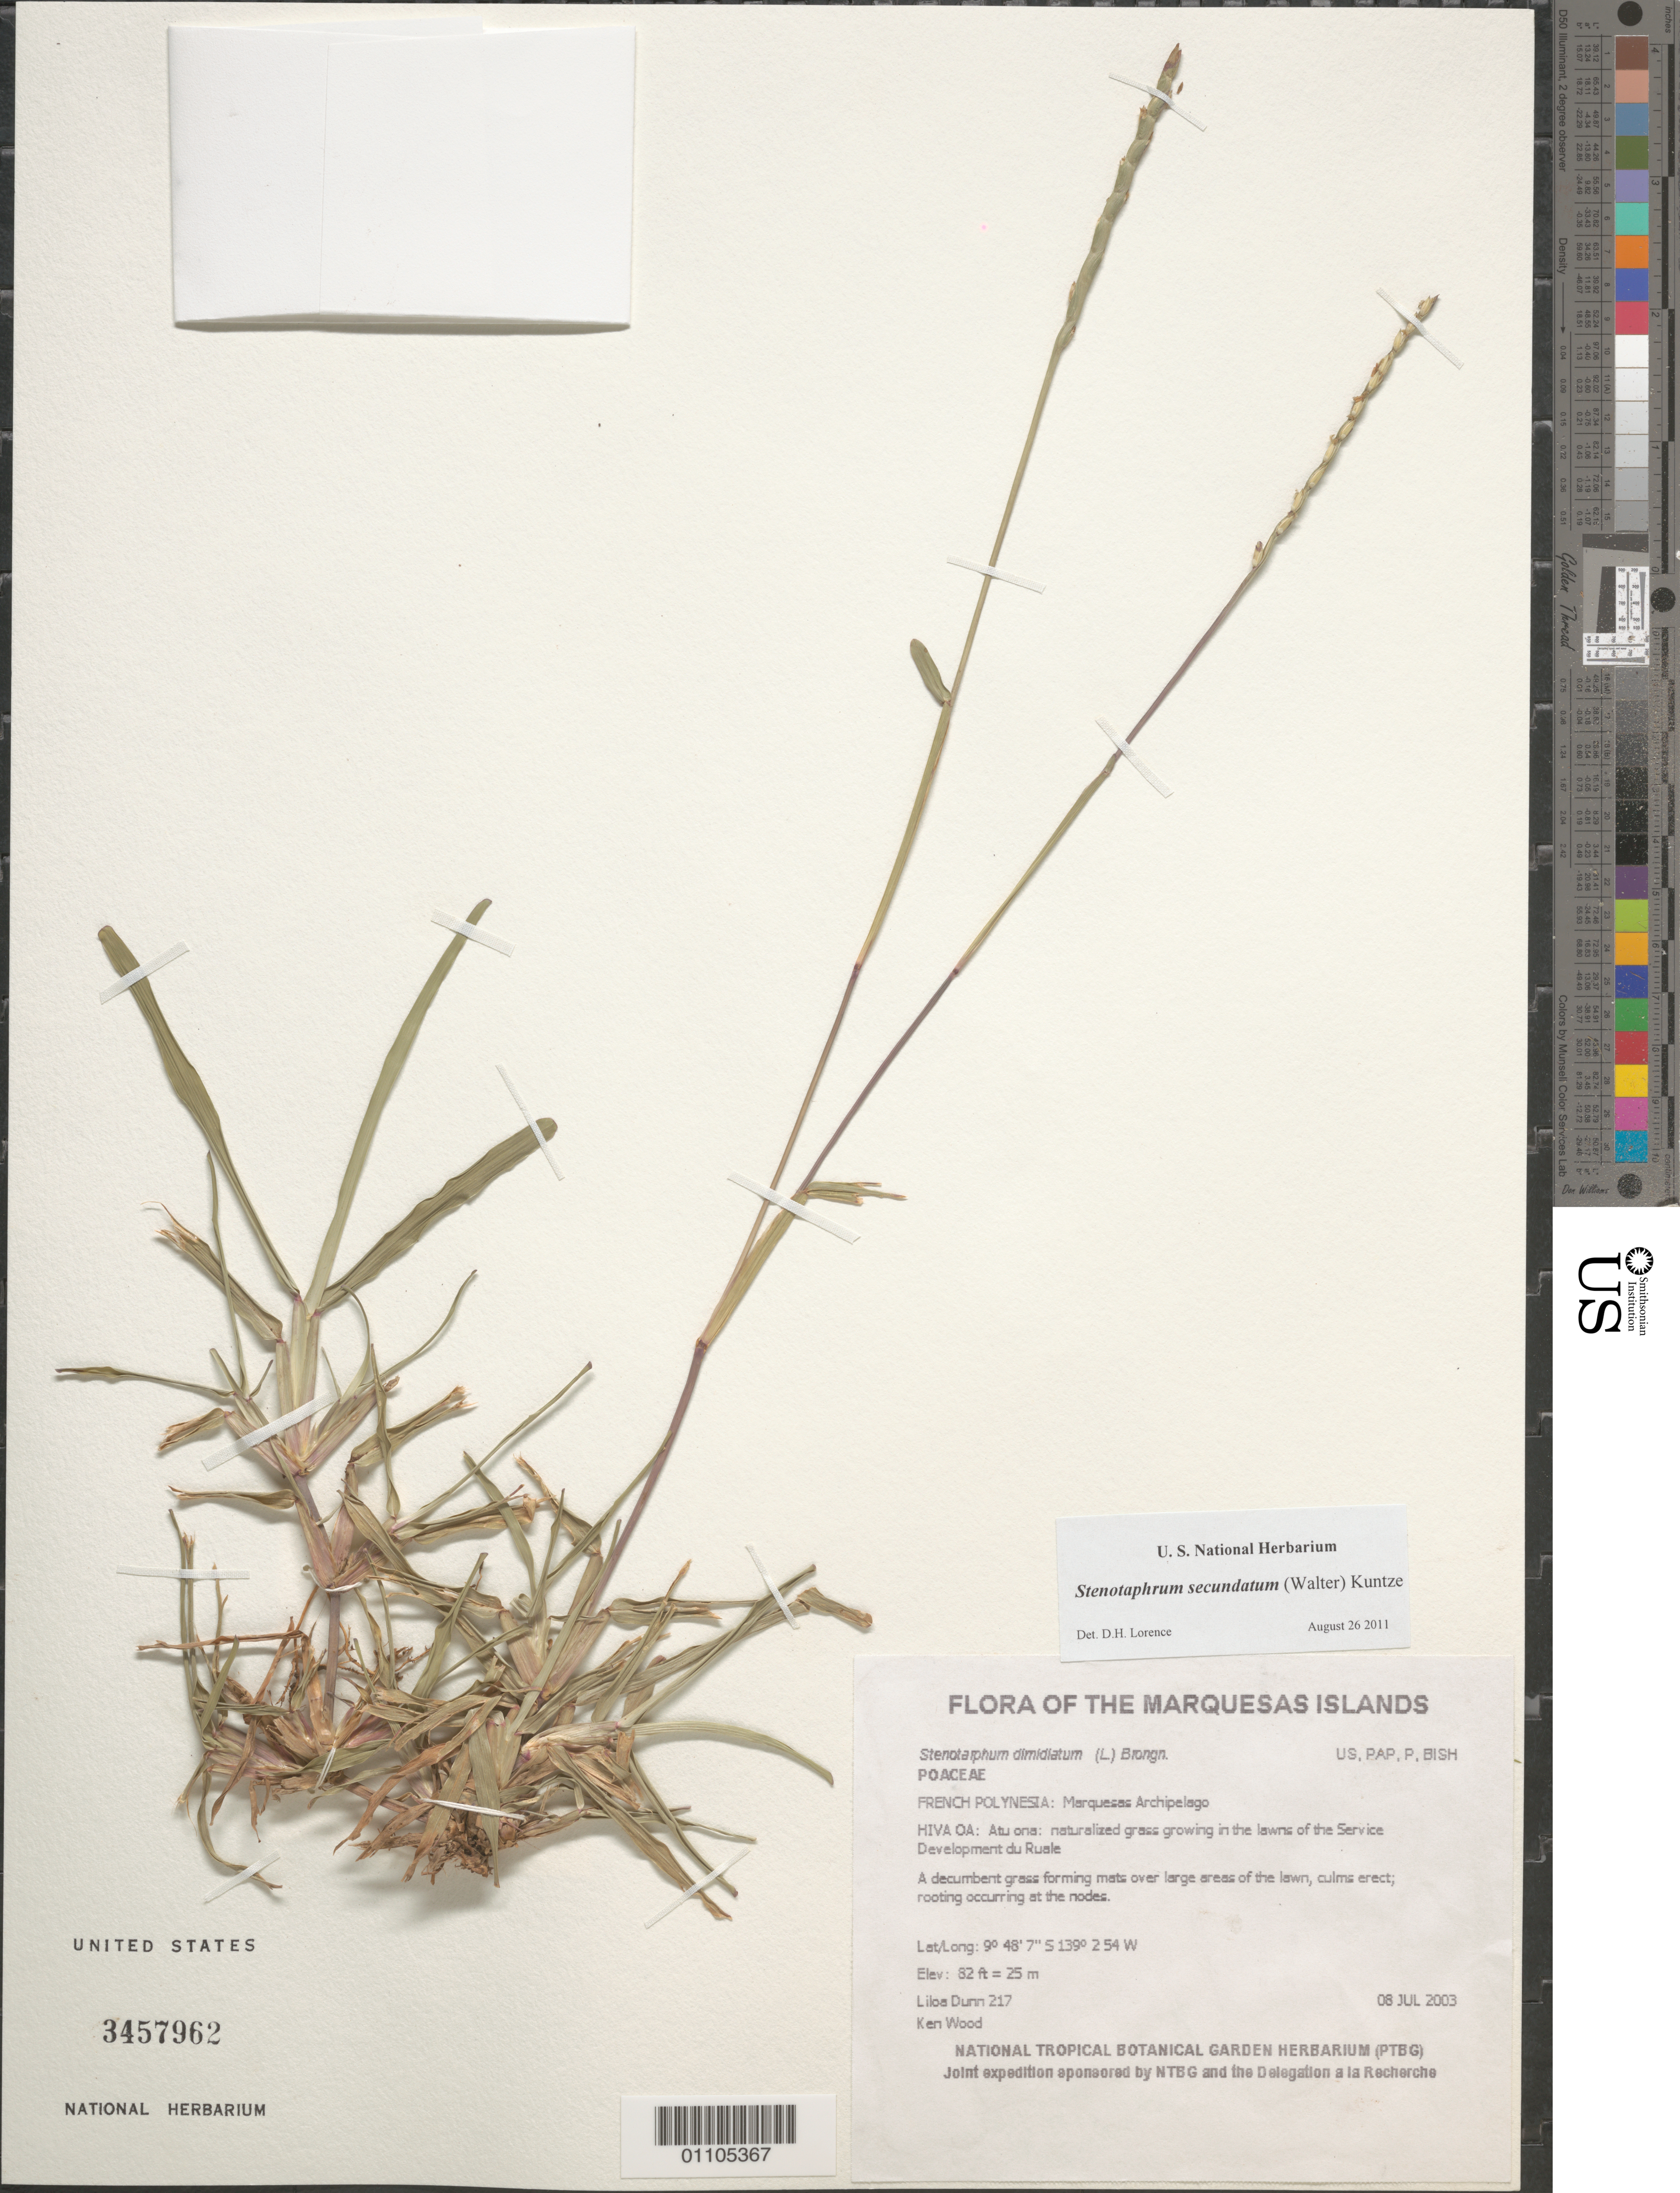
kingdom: Plantae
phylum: Tracheophyta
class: Liliopsida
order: Poales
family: Poaceae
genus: Stenotaphrum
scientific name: Stenotaphrum secundatum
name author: (Walter) Kuntze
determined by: Veldkamp, J. F.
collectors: L. Dunn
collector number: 217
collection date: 2003-07-08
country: French Polynesia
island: Hiva Oa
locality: Atu ona: naturalized grass growing in the lawns of the Service du Developpement Rurale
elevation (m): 25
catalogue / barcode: US 3457962